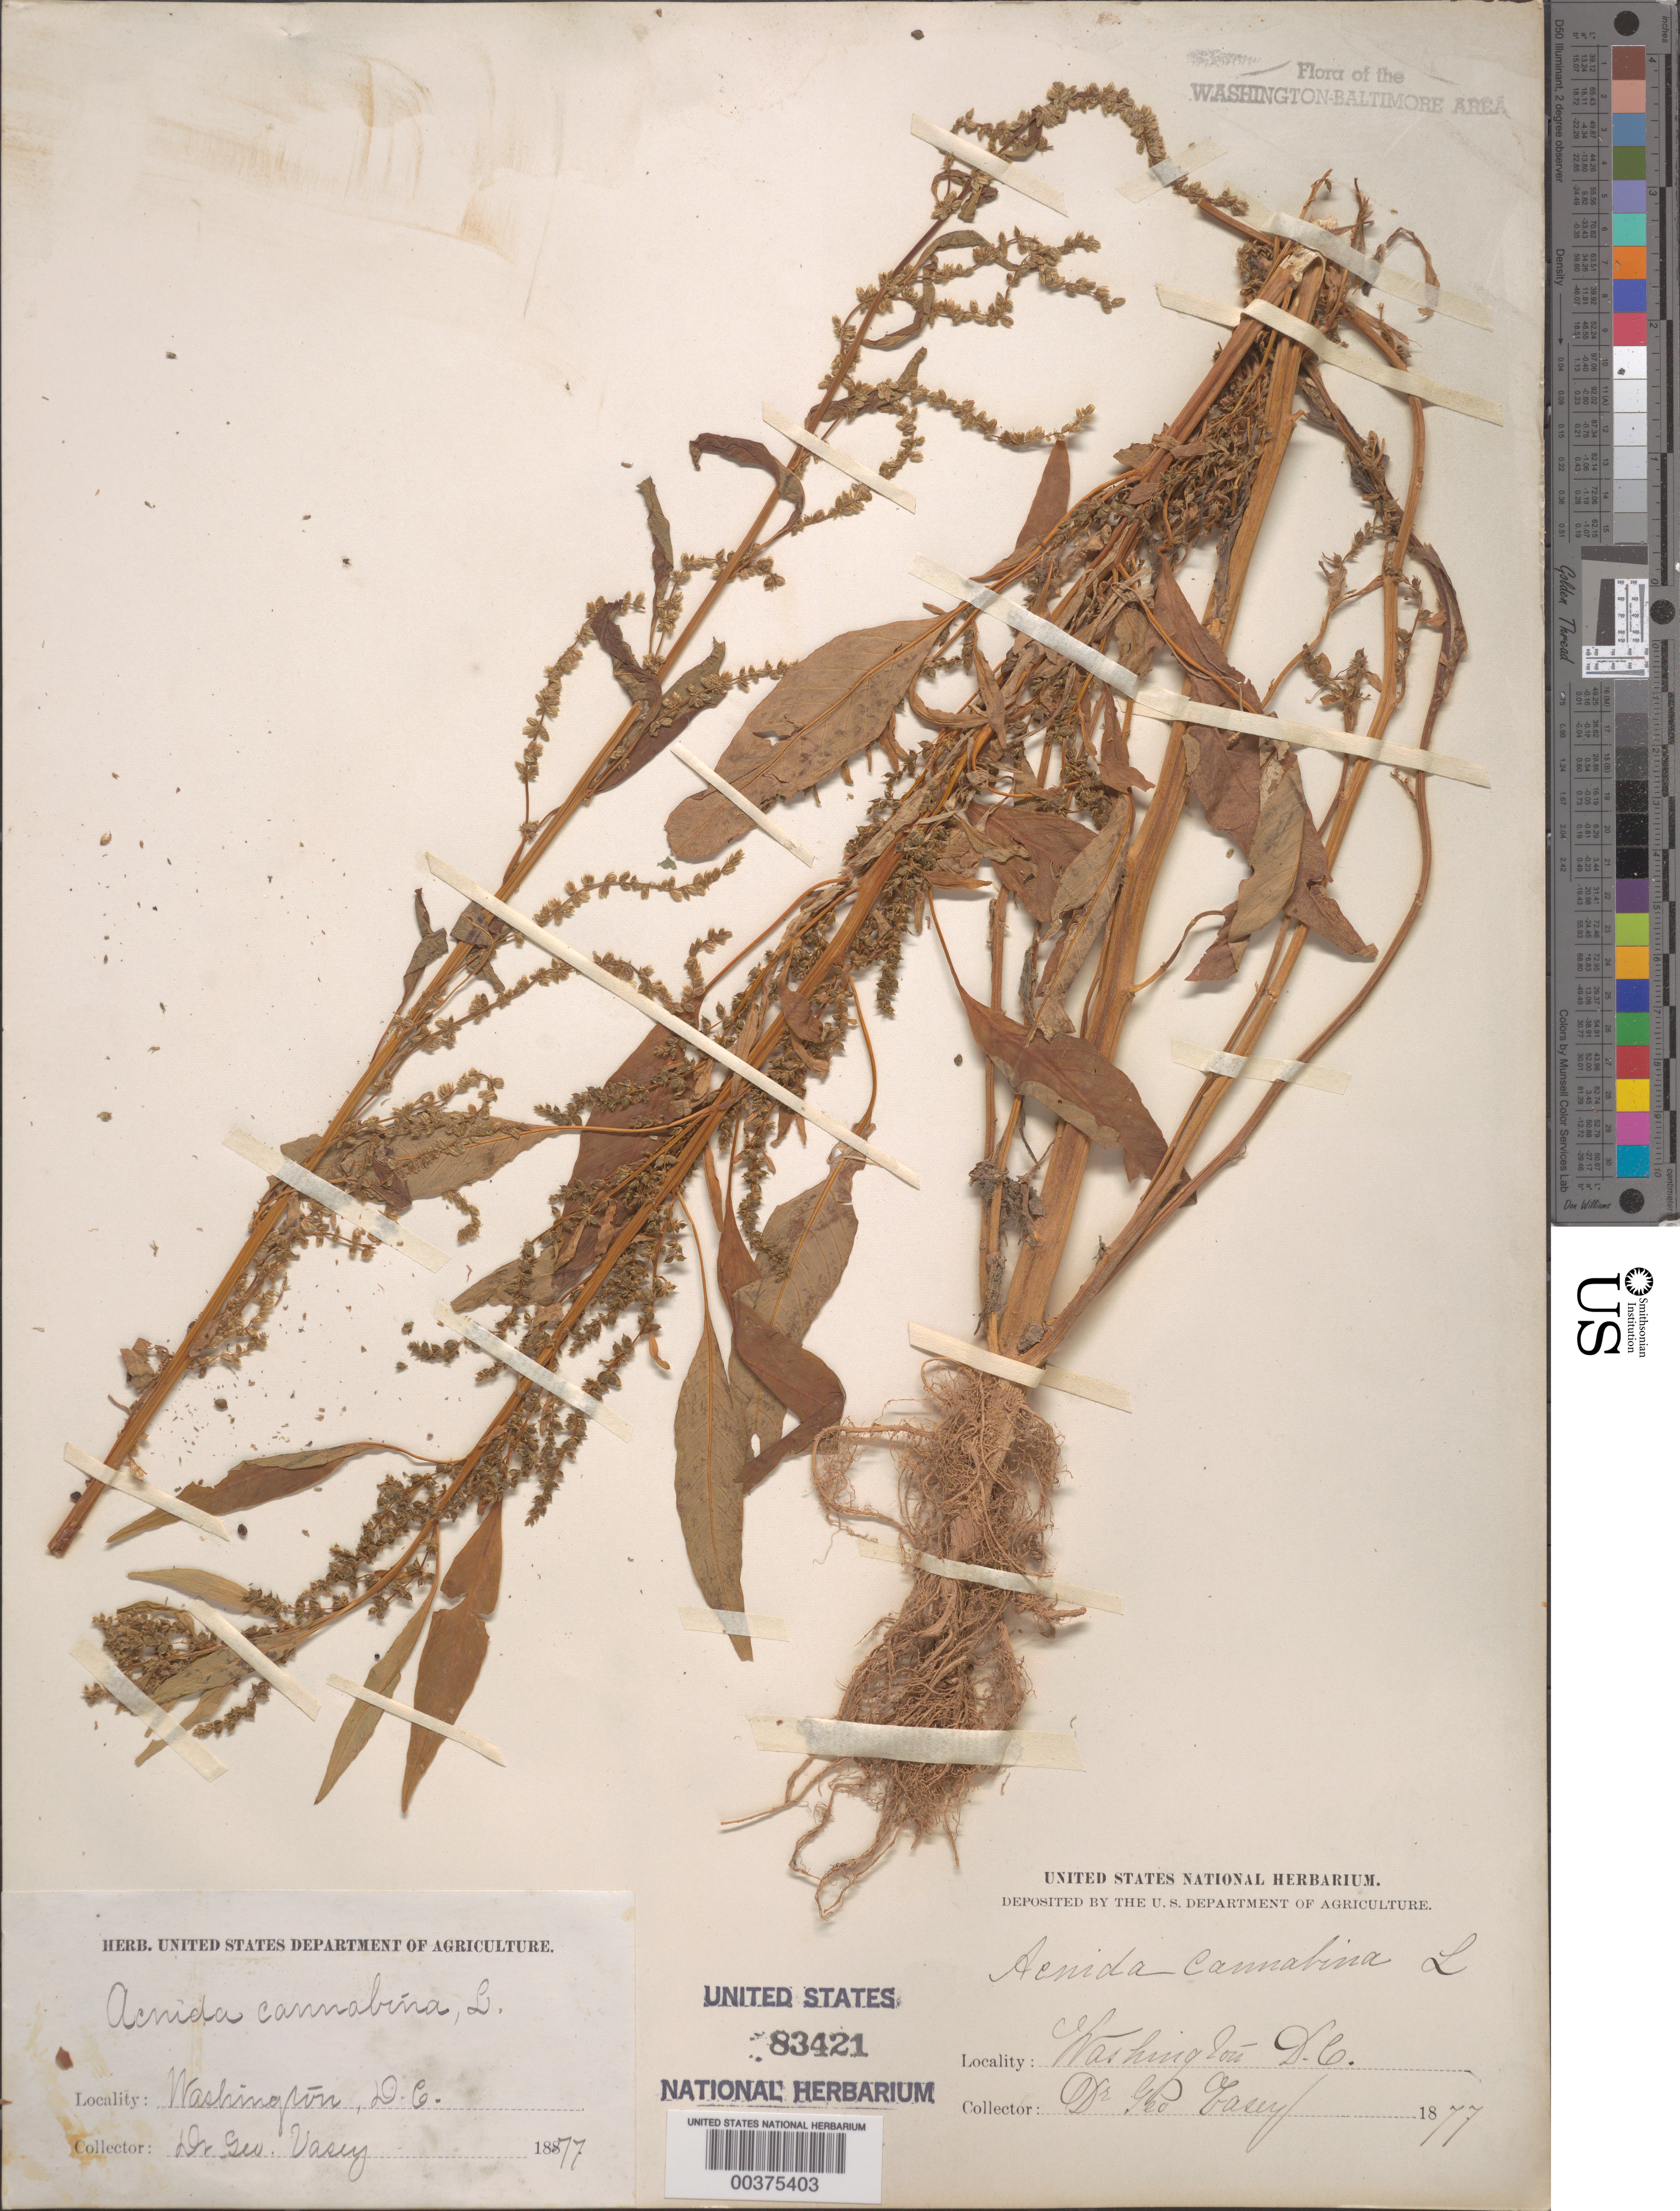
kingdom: Plantae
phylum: Tracheophyta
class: Magnoliopsida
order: Caryophyllales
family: Amaranthaceae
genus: Amaranthus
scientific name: Amaranthus cannabinus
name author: (L.) E.G. F. Sauer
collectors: G. Vasey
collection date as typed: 1877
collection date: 1877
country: United States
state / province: District of Columbia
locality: Washington DC Area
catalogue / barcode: US 83421